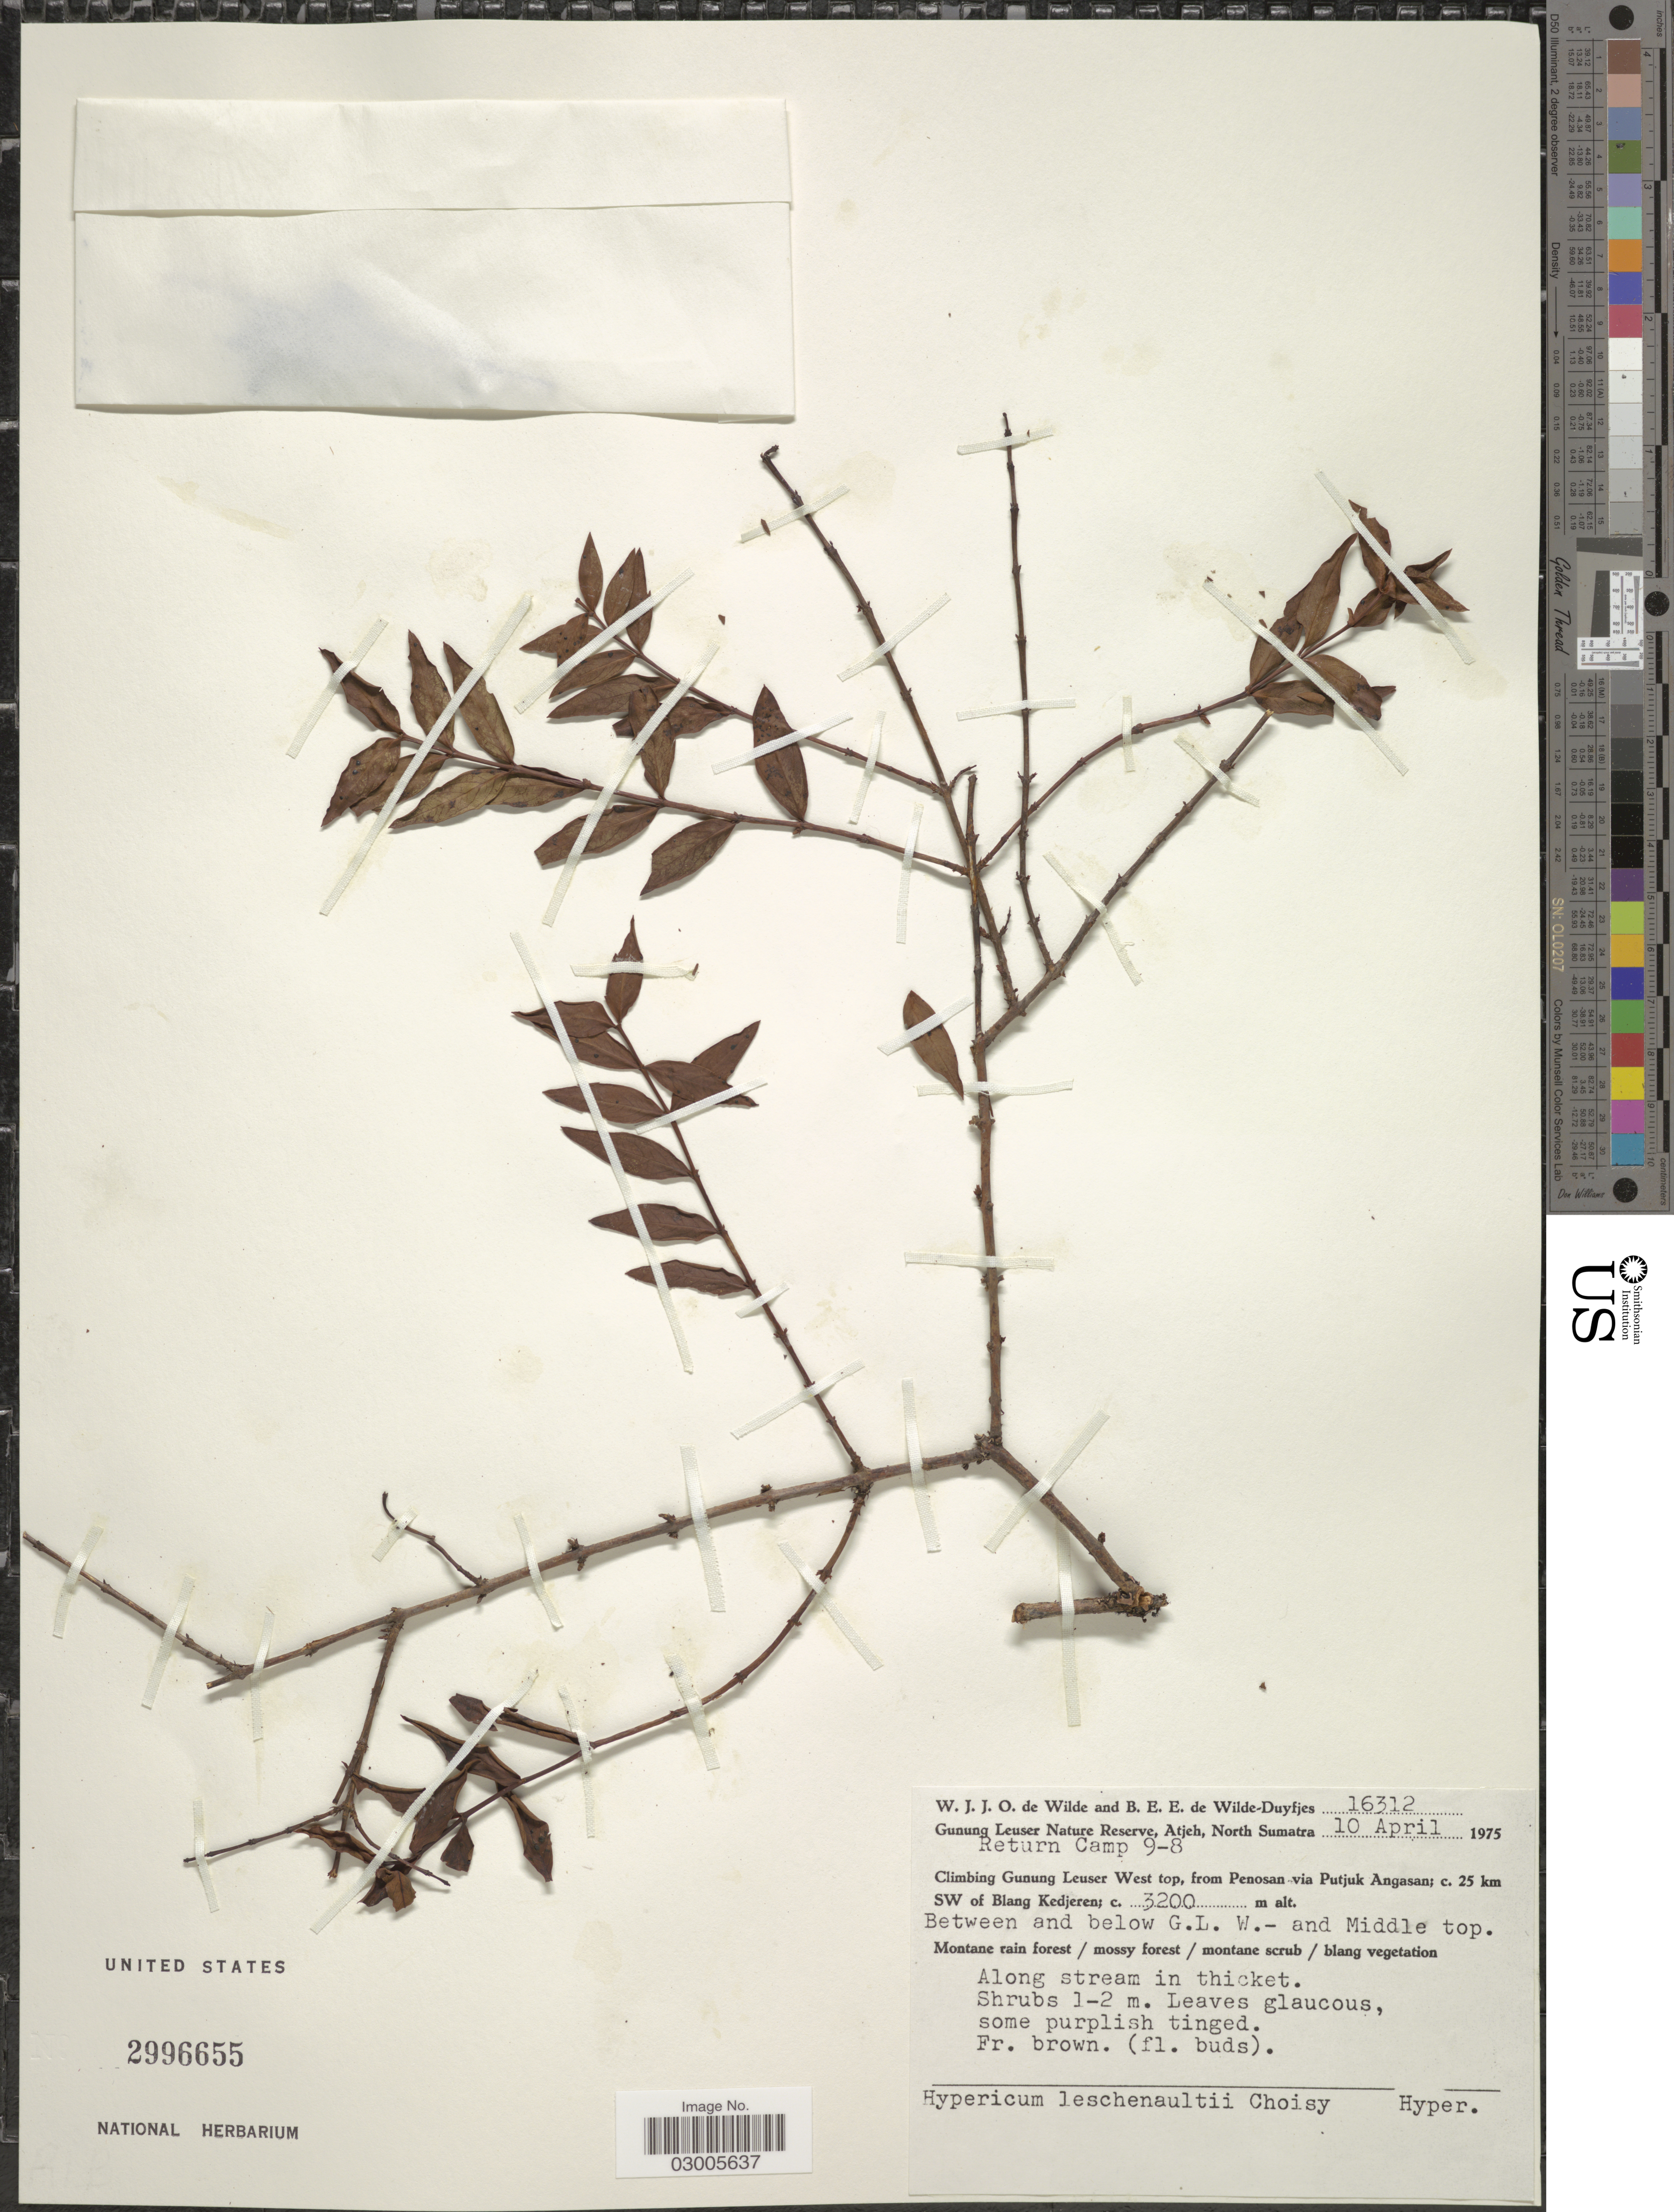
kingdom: Plantae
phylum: Tracheophyta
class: Magnoliopsida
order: Malpighiales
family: Hypericaceae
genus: Hypericum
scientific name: Hypericum leschenaultii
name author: Choisy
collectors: W. J. de Wilde & B. E. de Wilde-Duyfjes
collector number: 16312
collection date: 1975-04-10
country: Indonesia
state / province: Sumatra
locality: Gunung Leuser Nature Reserve, Atjeh, North Sumatra, Climbing Gunung Leuser West top, from Penosan via Putjuk Angasan; c. 25 km SW of Blang Kedjeren, Between and below G.L. W. - and Middle Top.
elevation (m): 3200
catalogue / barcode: US 2996655